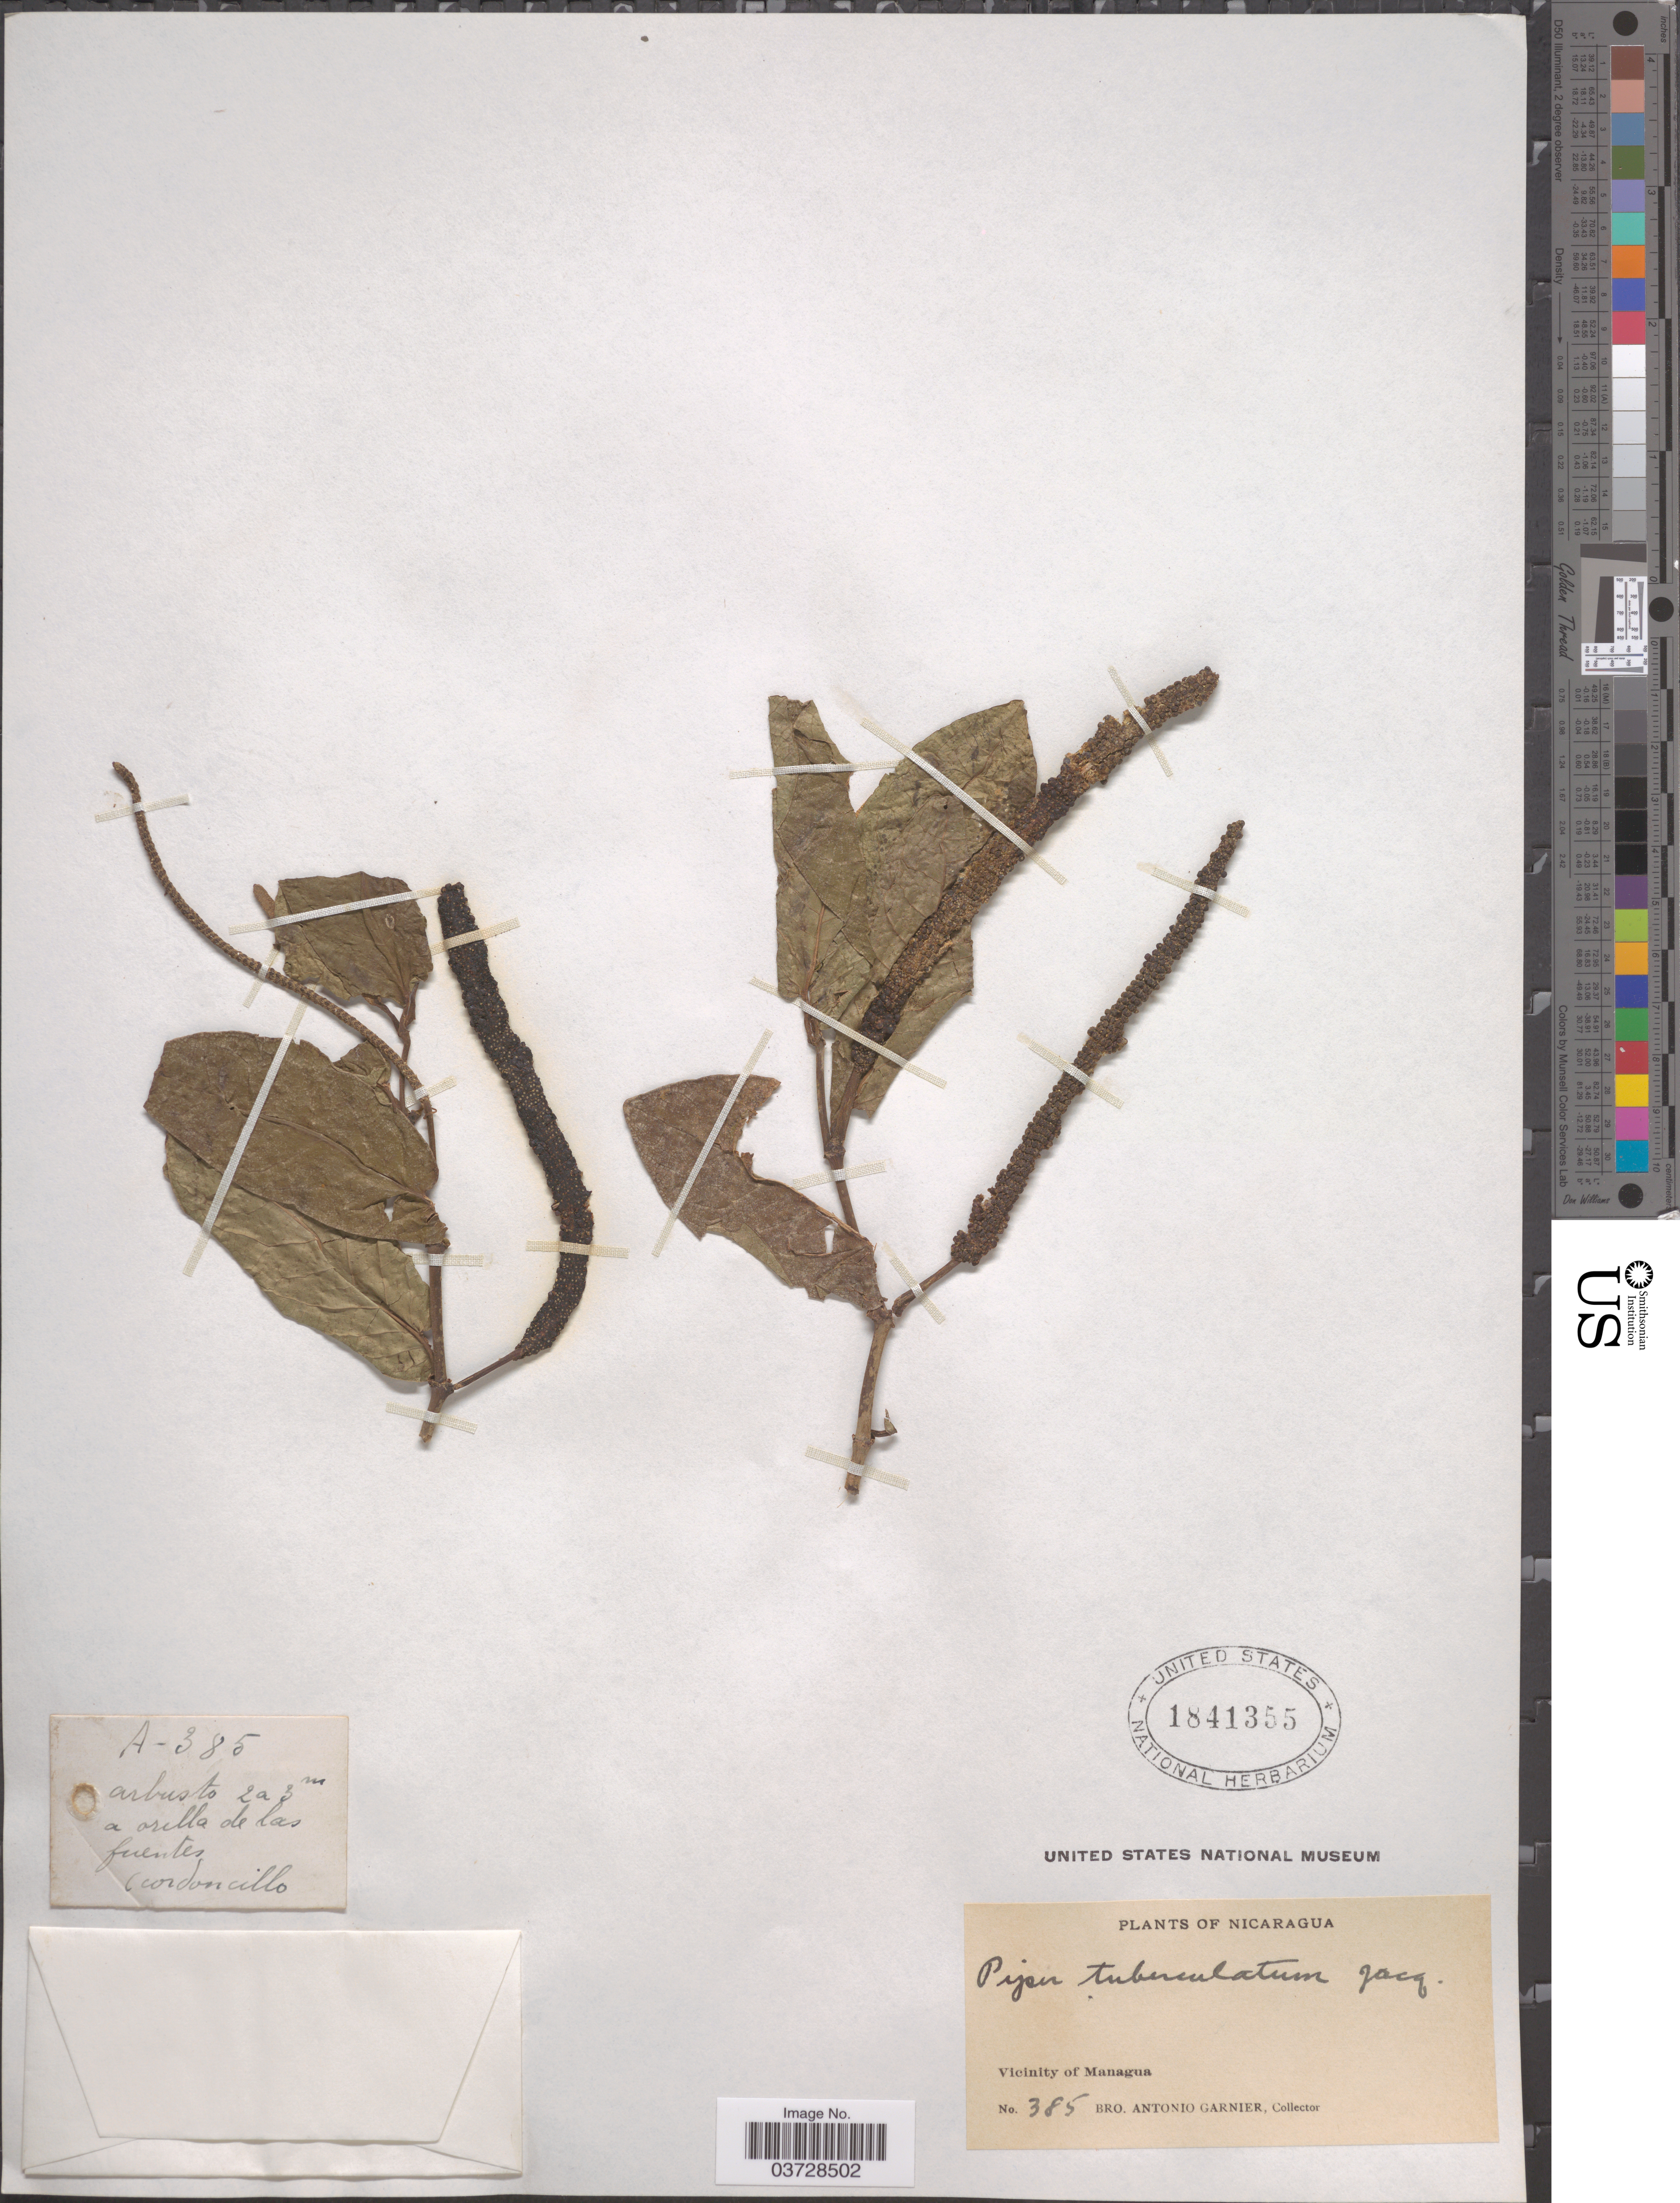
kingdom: Plantae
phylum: Tracheophyta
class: Magnoliopsida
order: Piperales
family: Piperaceae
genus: Piper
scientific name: Piper tuberculatum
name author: Jacq.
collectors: Bro. A. Garnier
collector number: A-385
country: Nicaragua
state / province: Managua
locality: Vicinity of Managua.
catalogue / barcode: US 1841355